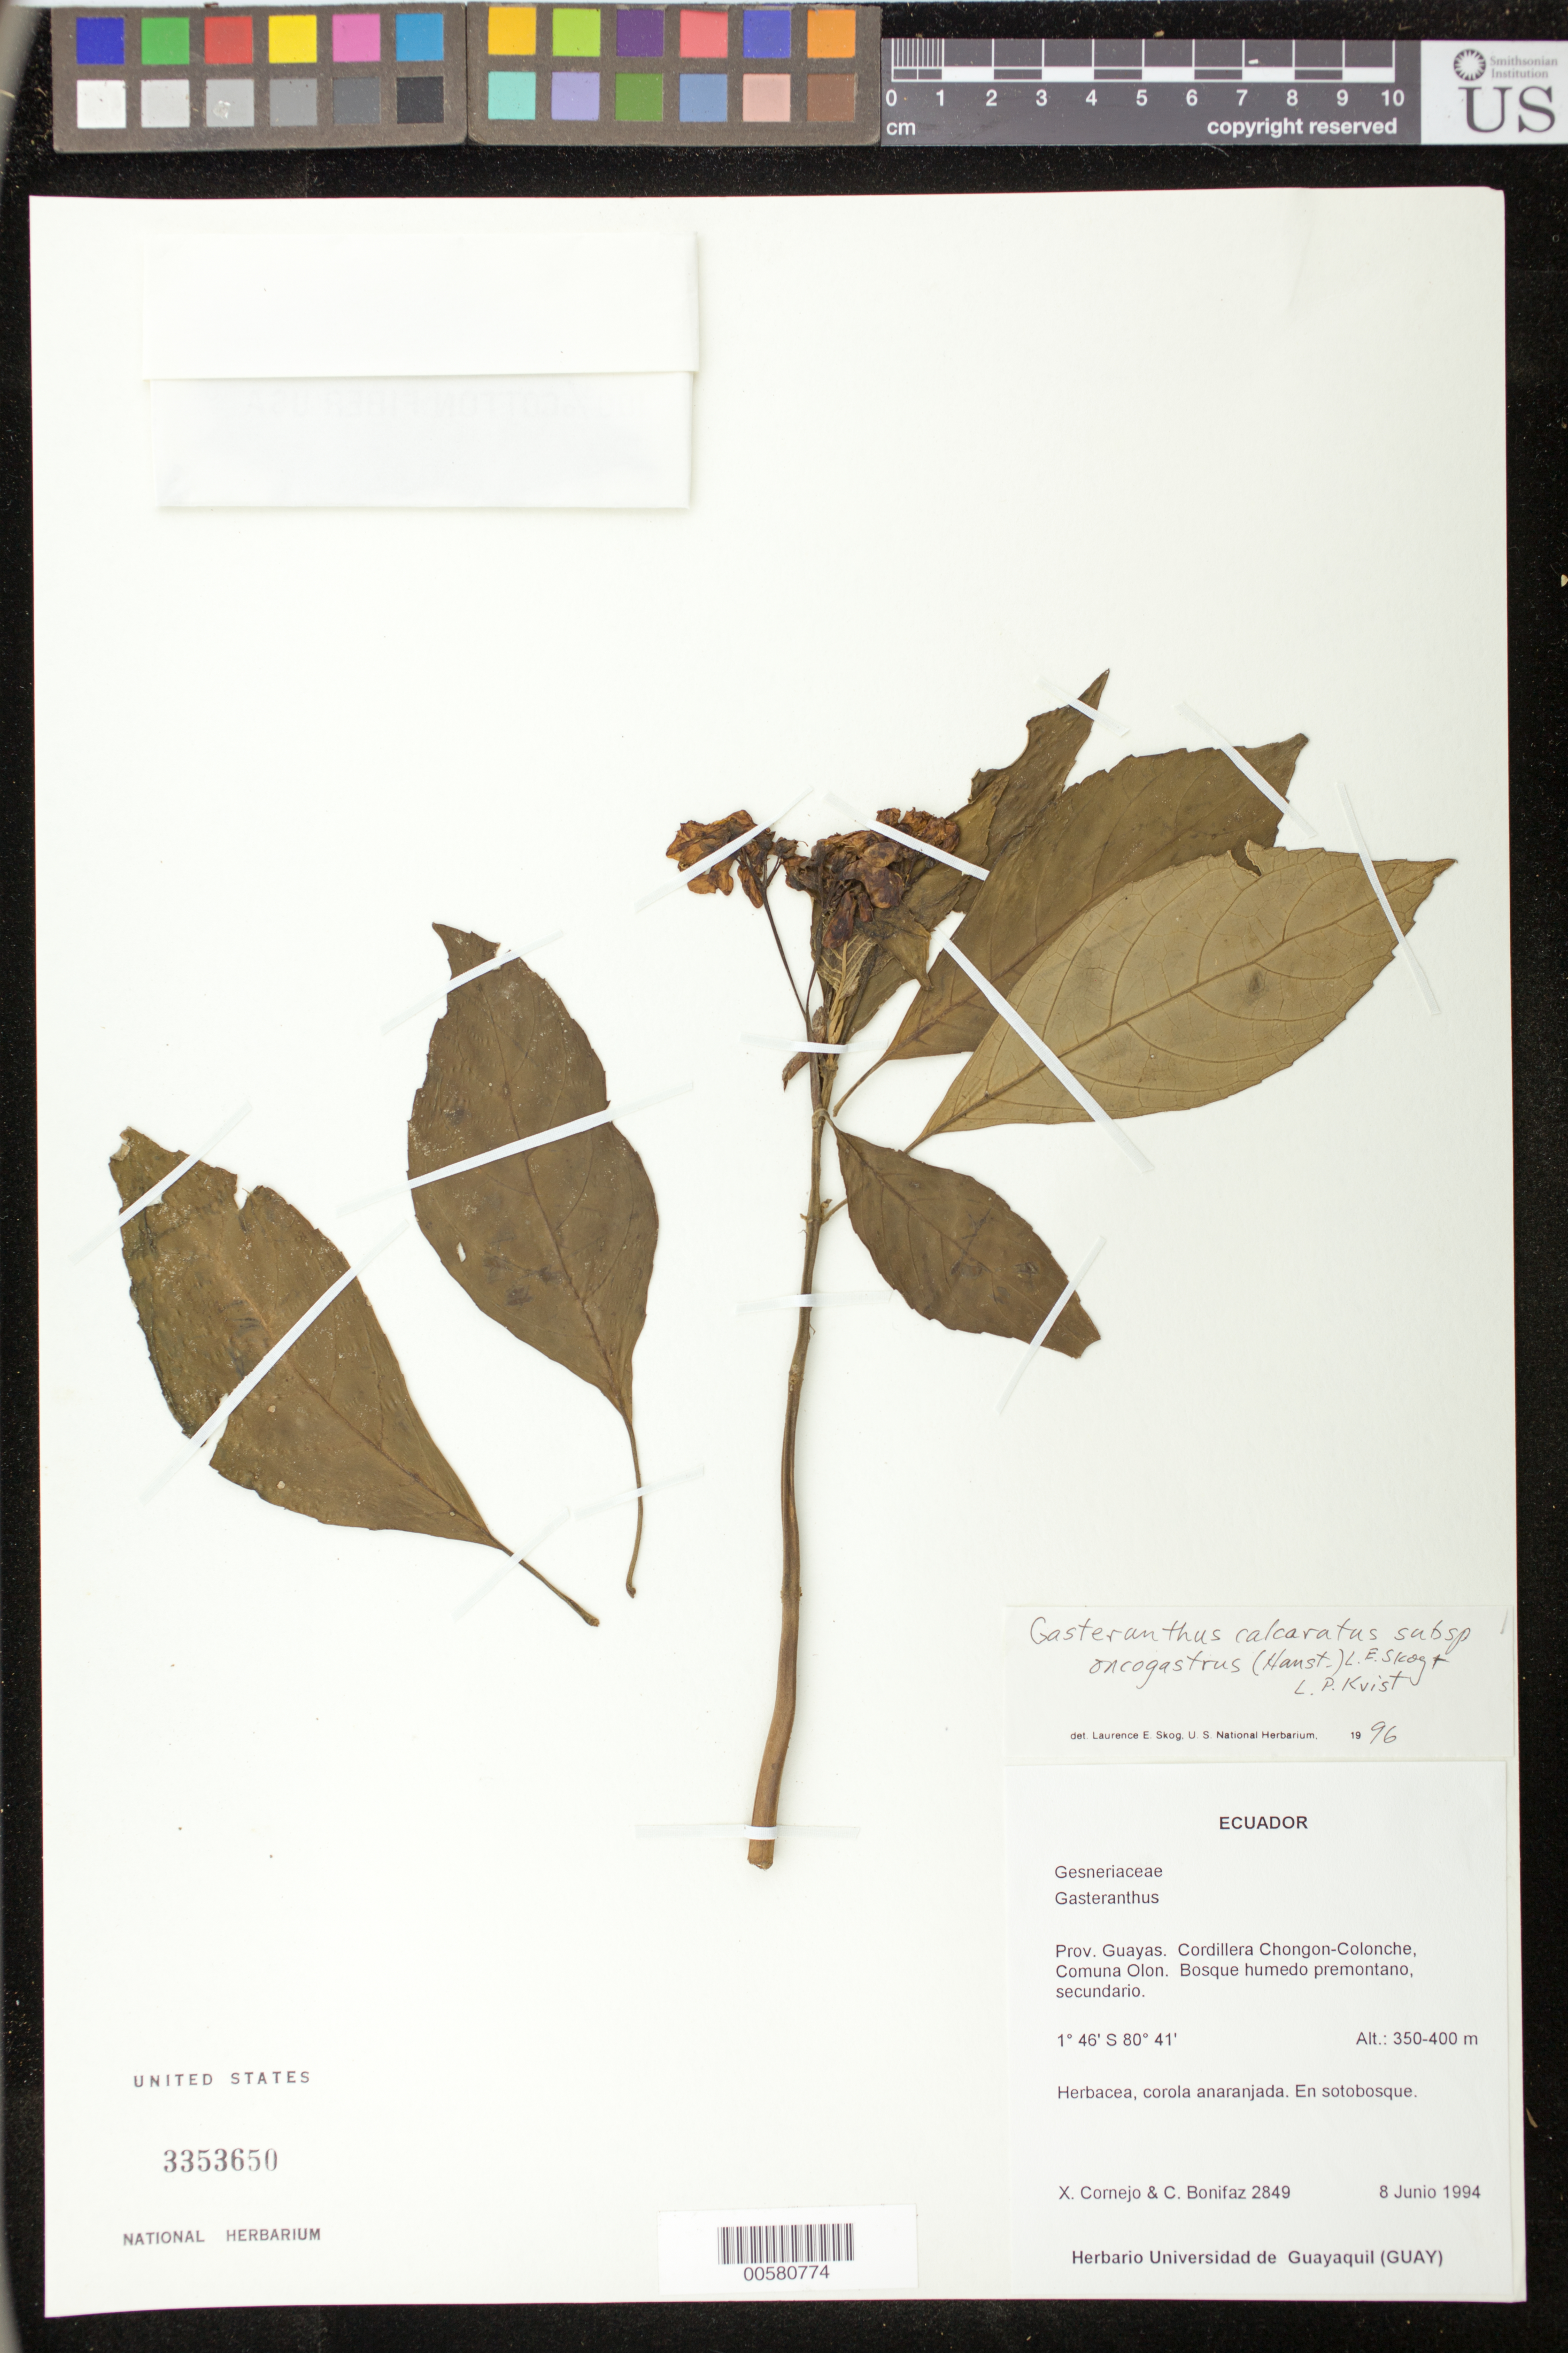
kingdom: Plantae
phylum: Tracheophyta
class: Magnoliopsida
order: Lamiales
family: Gesneriaceae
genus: Sinningia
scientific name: Sinningia incarnata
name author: (Aubl.) D.L. Denham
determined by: Skog, Laurence E.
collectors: X. F. Cornejo & C. Bonifaz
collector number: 2849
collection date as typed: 08 Jun 1994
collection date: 1994-06-08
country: Ecuador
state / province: Guayas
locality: Cordillera Chongon-Colonche, comuna Olon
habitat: Bosque humedo premontano, secundario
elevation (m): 350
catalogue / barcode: US 3353650